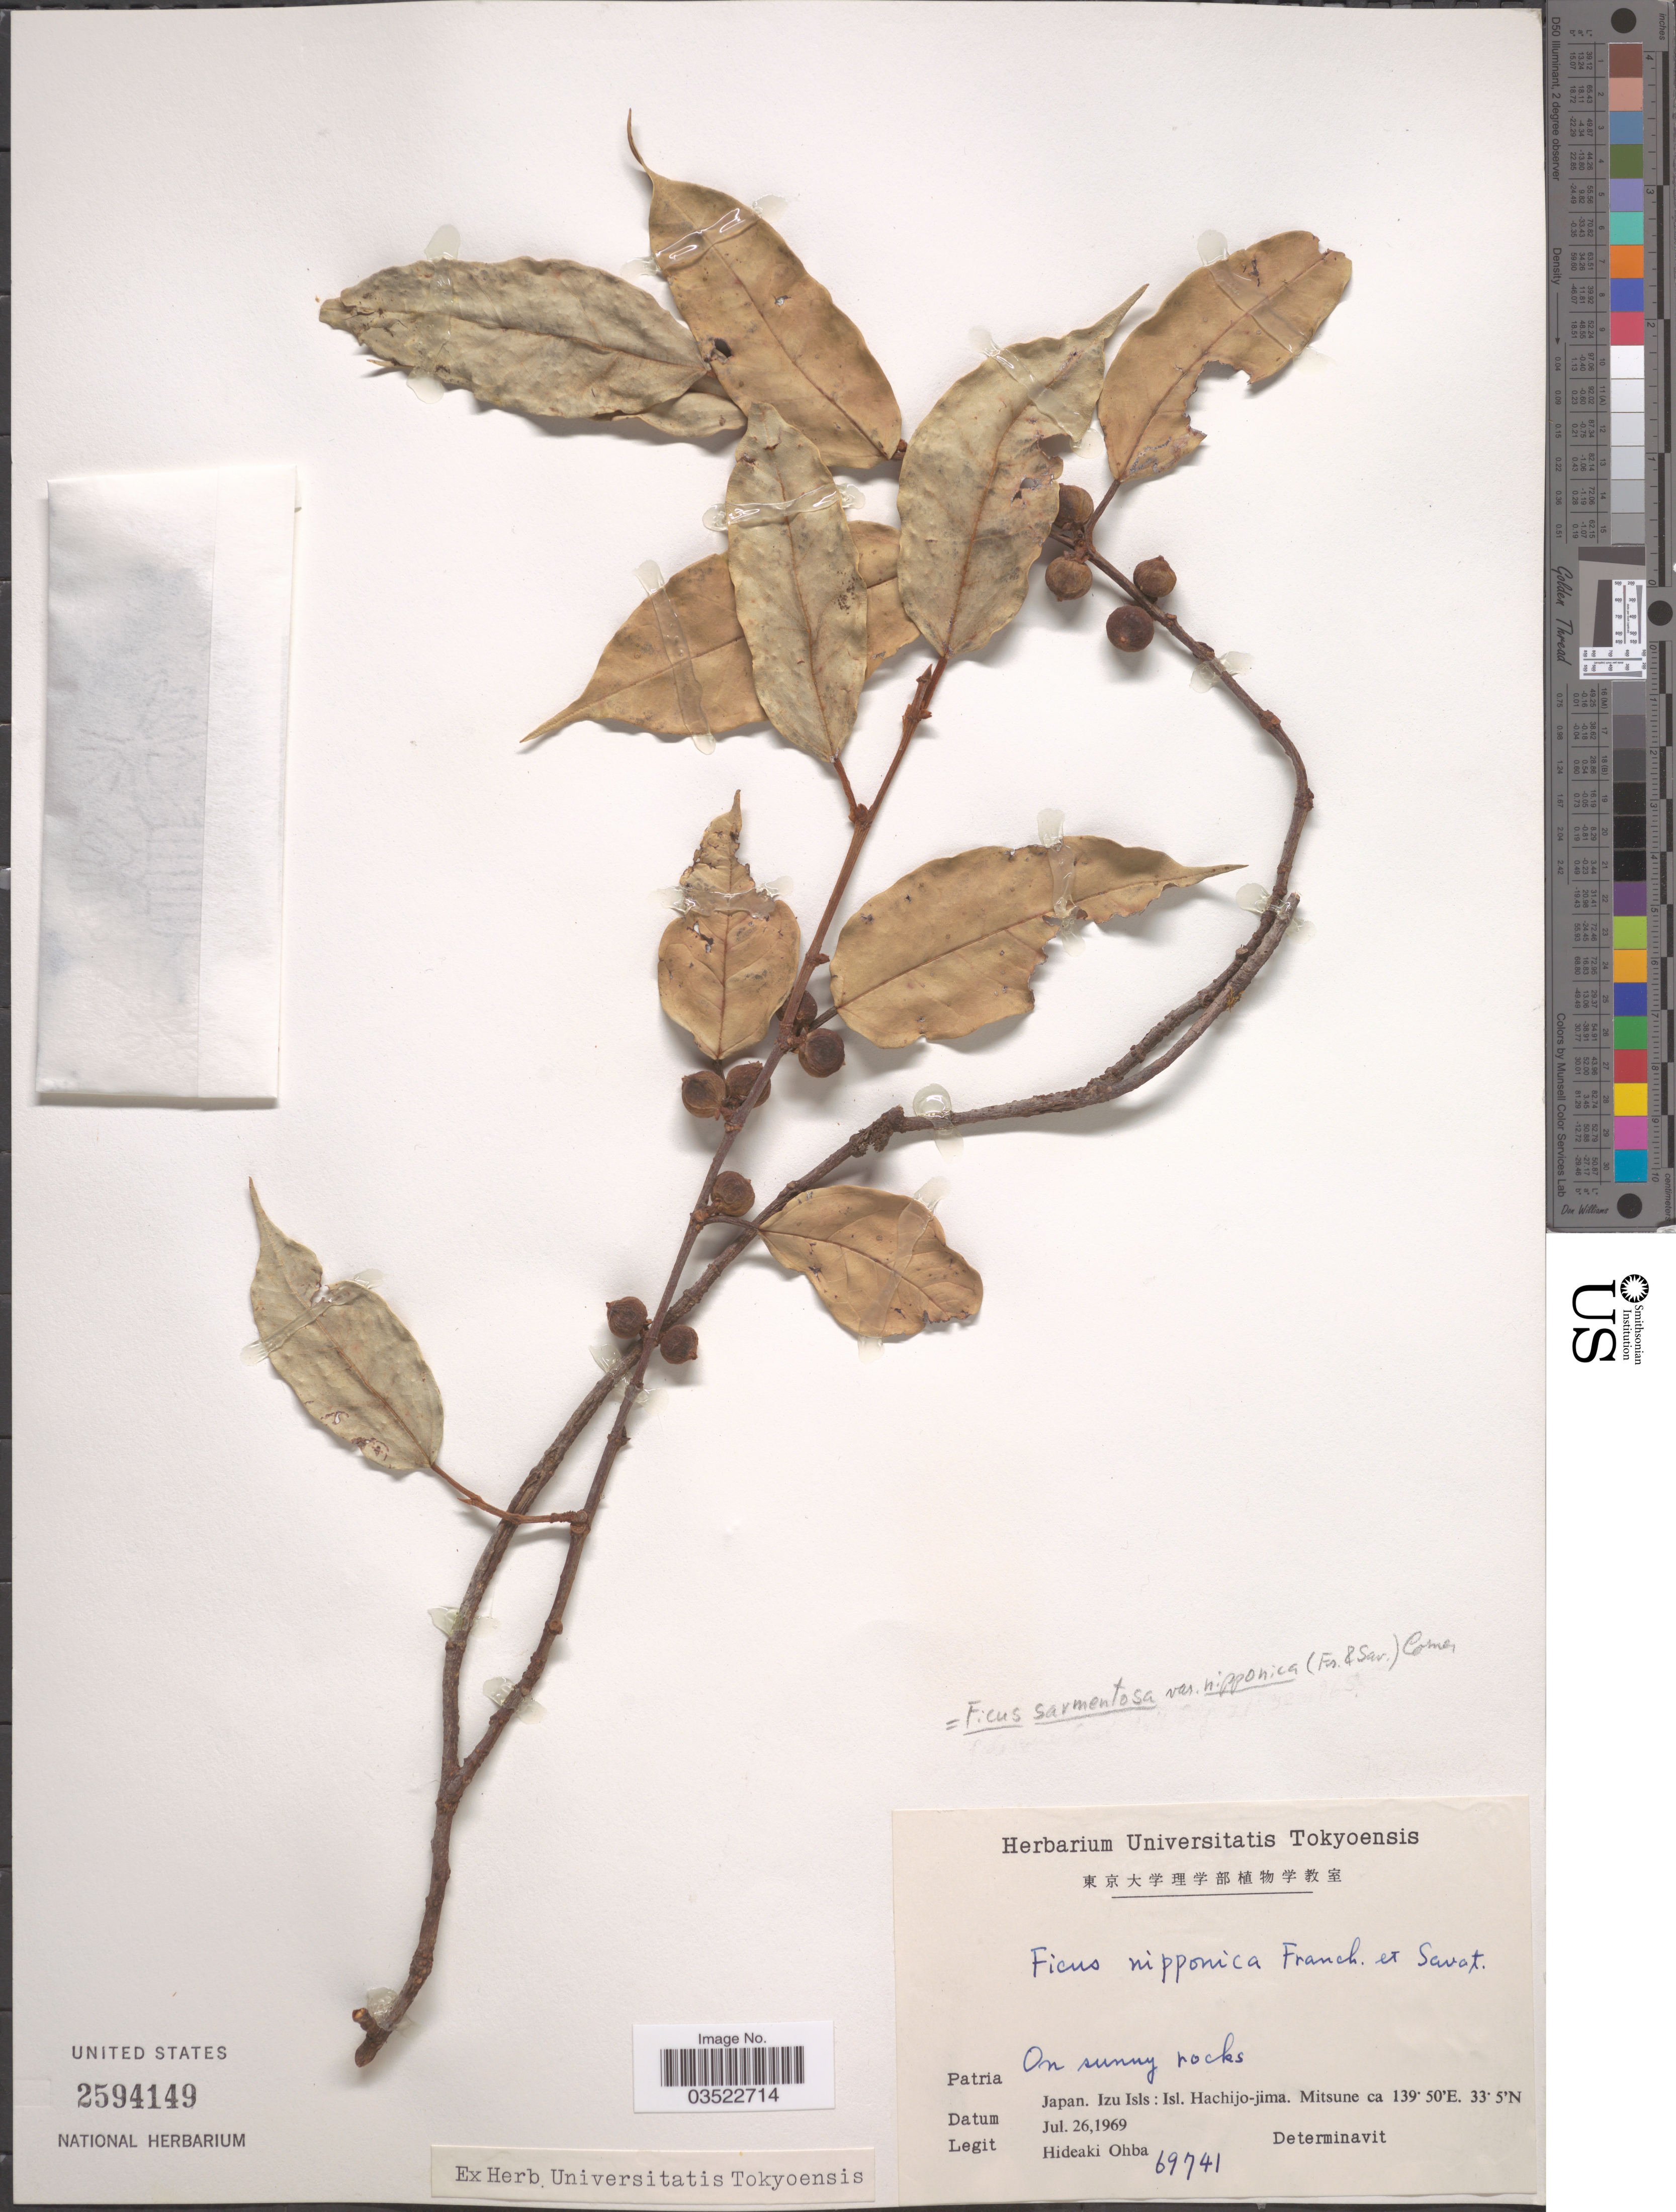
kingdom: Plantae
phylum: Tracheophyta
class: Magnoliopsida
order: Rosales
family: Moraceae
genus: Ficus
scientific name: Ficus sarmentosa var. nipponica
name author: (Franch. & Sav.) Corner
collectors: H. Ohba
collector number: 69741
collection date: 1969-07-26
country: Japan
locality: Izu Isls: Isl. Hachijo-jima. Mitsune.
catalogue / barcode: US 2594149